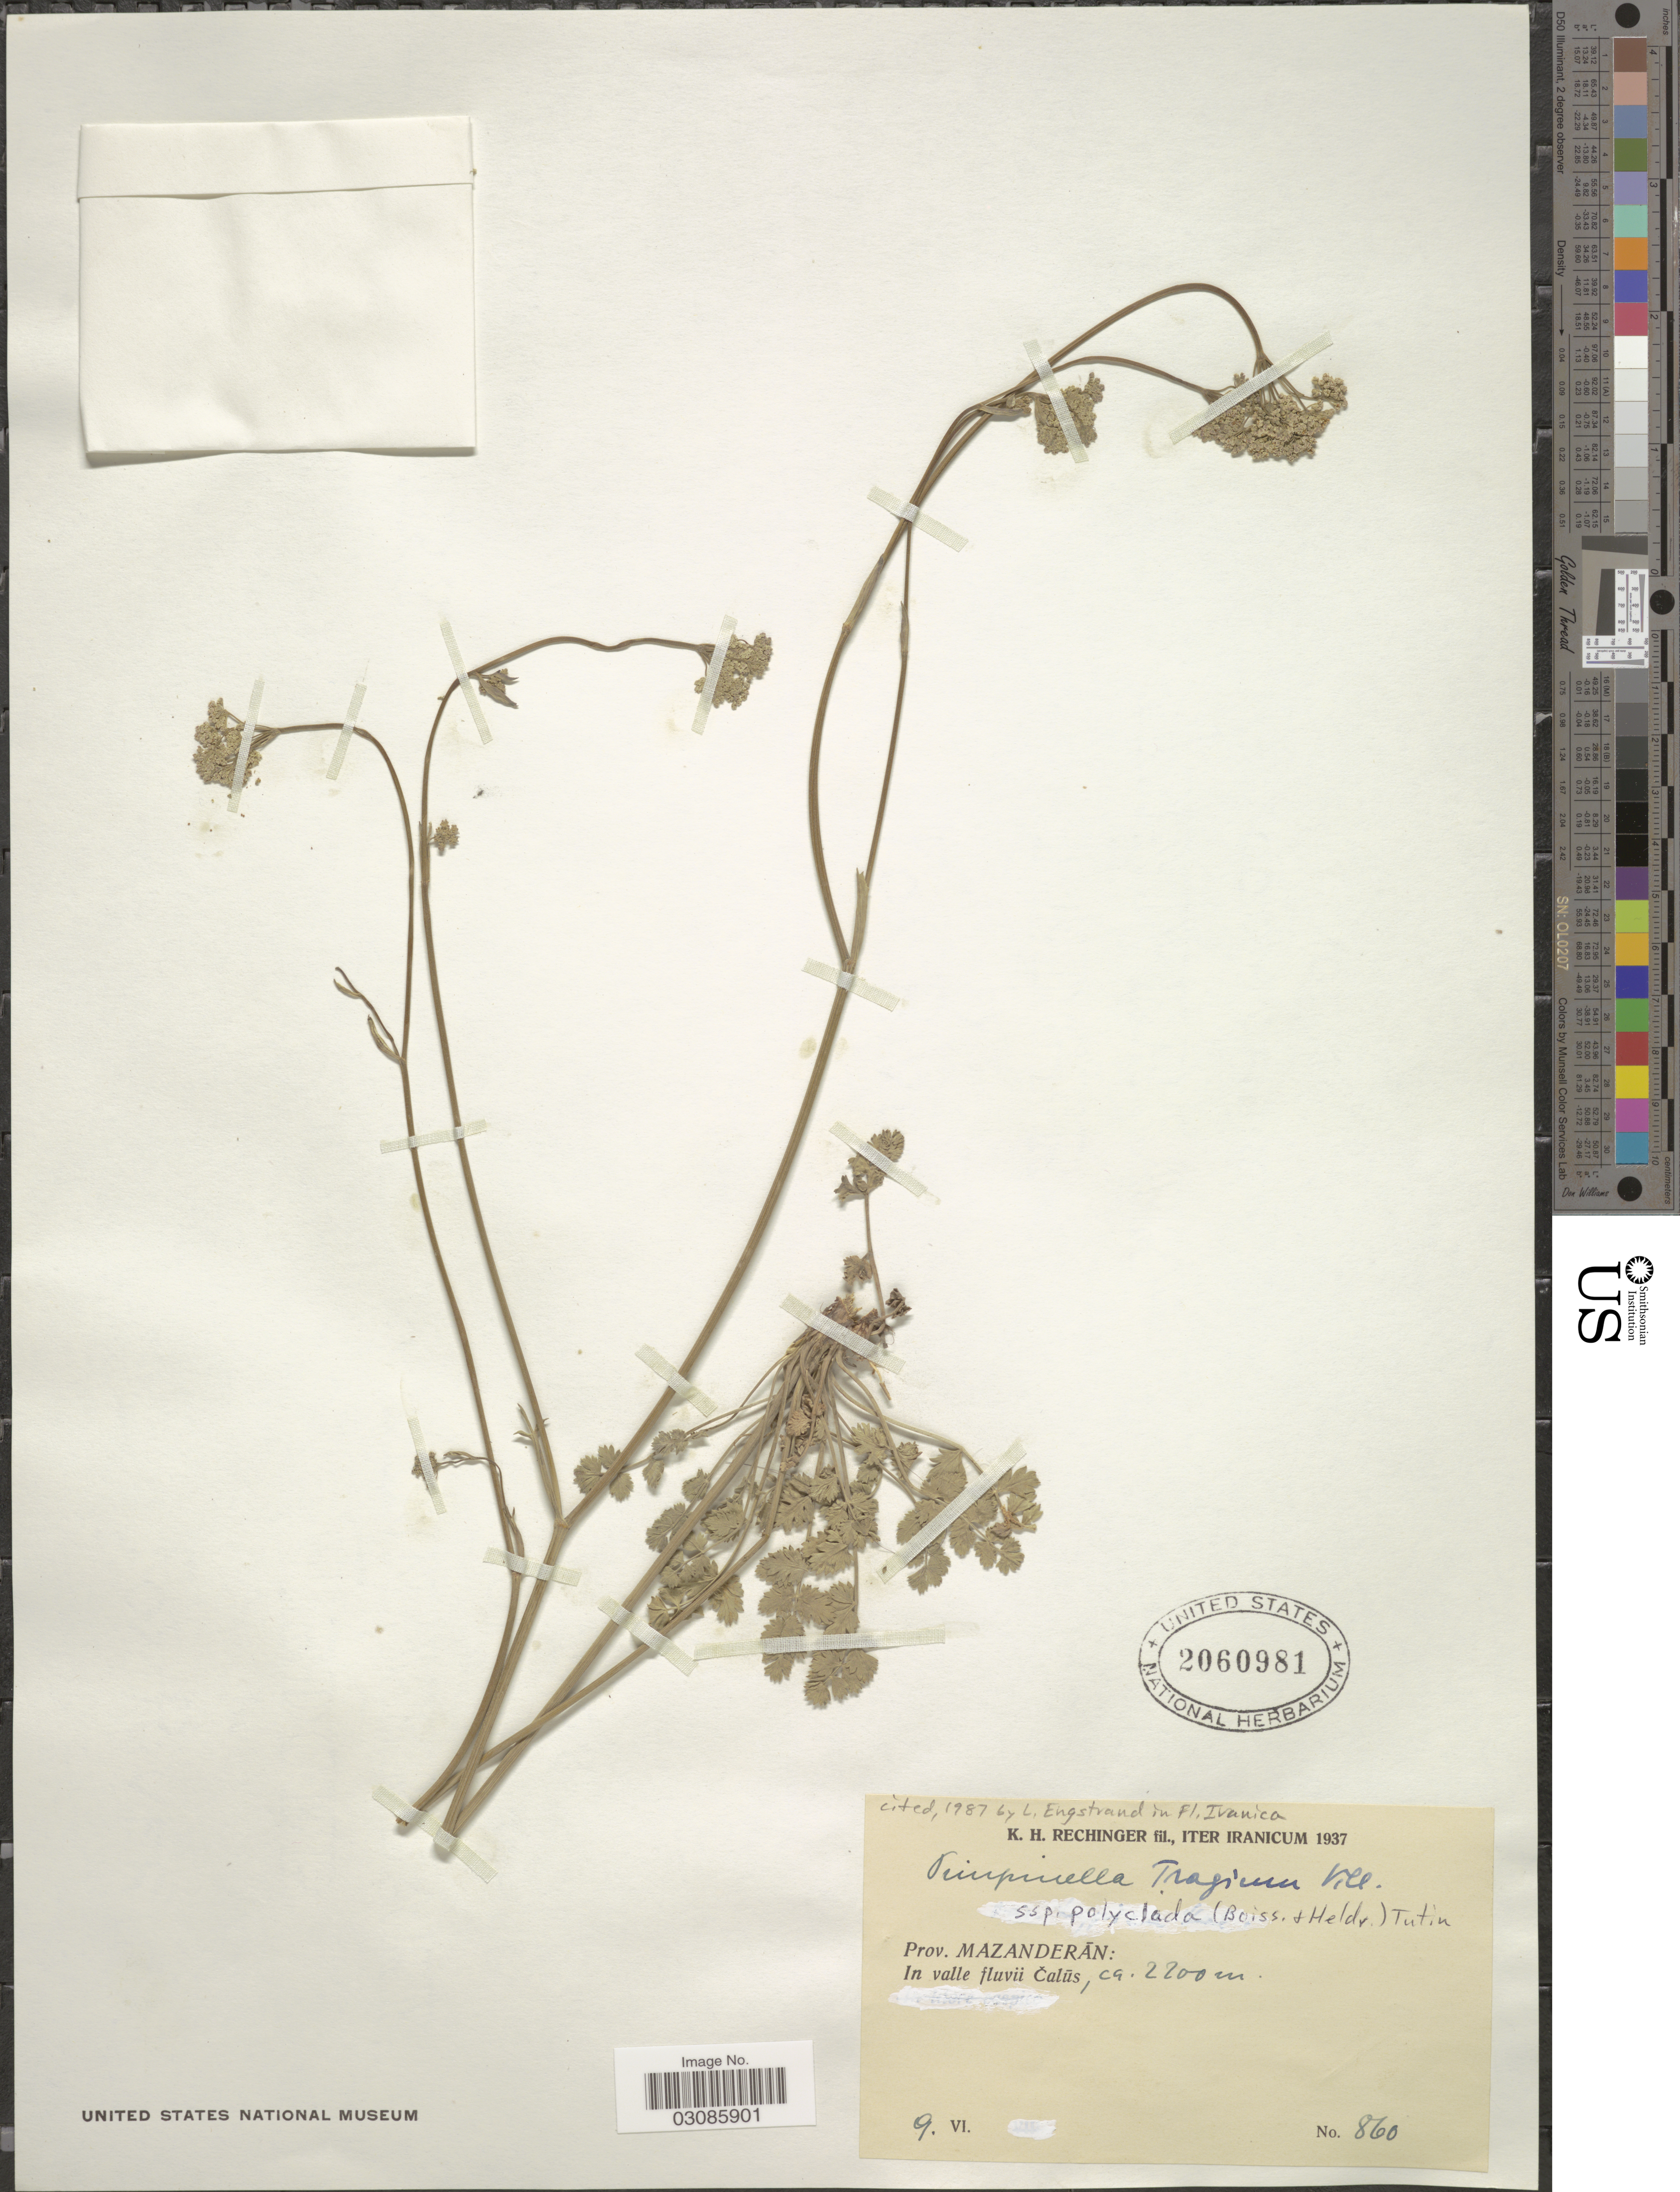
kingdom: Plantae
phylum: Tracheophyta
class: Magnoliopsida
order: Apiales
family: Apiaceae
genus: Pimpinella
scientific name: Pimpinella tragium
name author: Vill.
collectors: K. H. Rechinger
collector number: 860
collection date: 1937-06-09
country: Iran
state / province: Mazandaran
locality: Prov. Mazanderán: In valle fluvii Calus.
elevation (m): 2200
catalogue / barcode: US 2060981